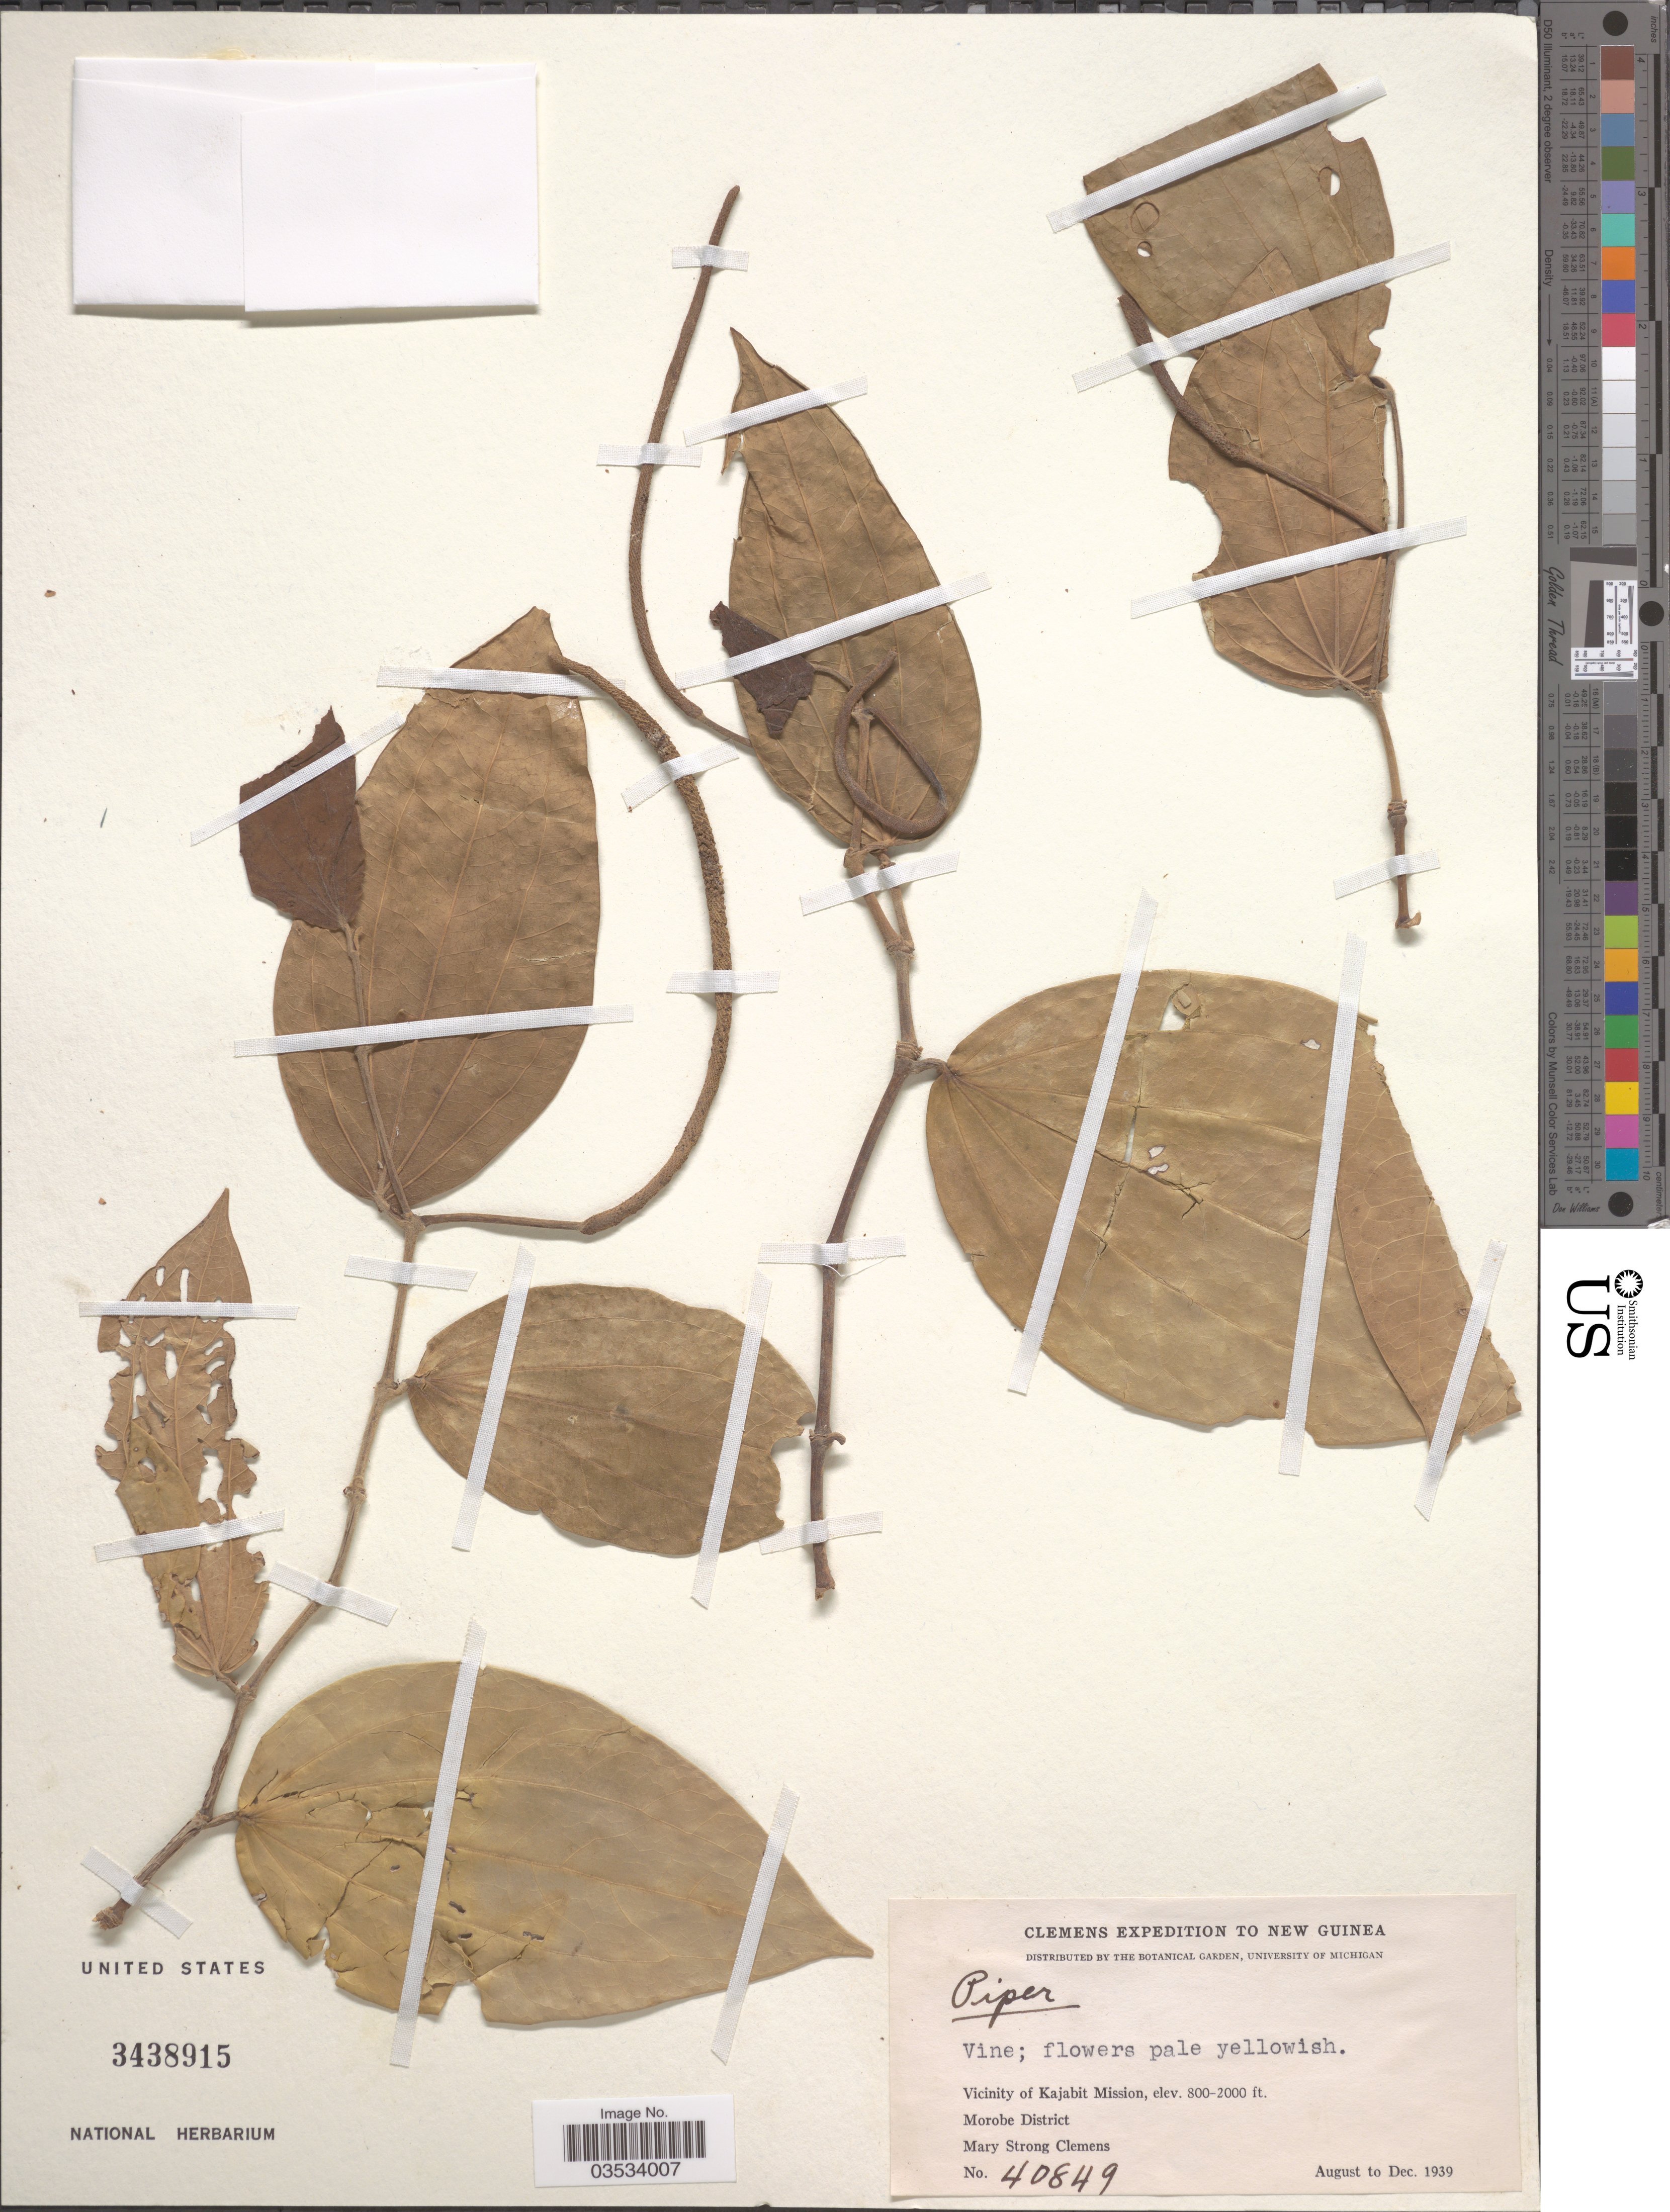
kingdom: Plantae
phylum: Tracheophyta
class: Magnoliopsida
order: Piperales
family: Piperaceae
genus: Piper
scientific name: Piper sp.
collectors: M. S. Clemens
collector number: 40849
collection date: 1939-08/1939-12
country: Papua New Guinea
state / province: Morobe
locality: New Guinea. Vicinity of Kajabit Mission. Morobe District.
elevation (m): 244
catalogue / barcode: US 3438915